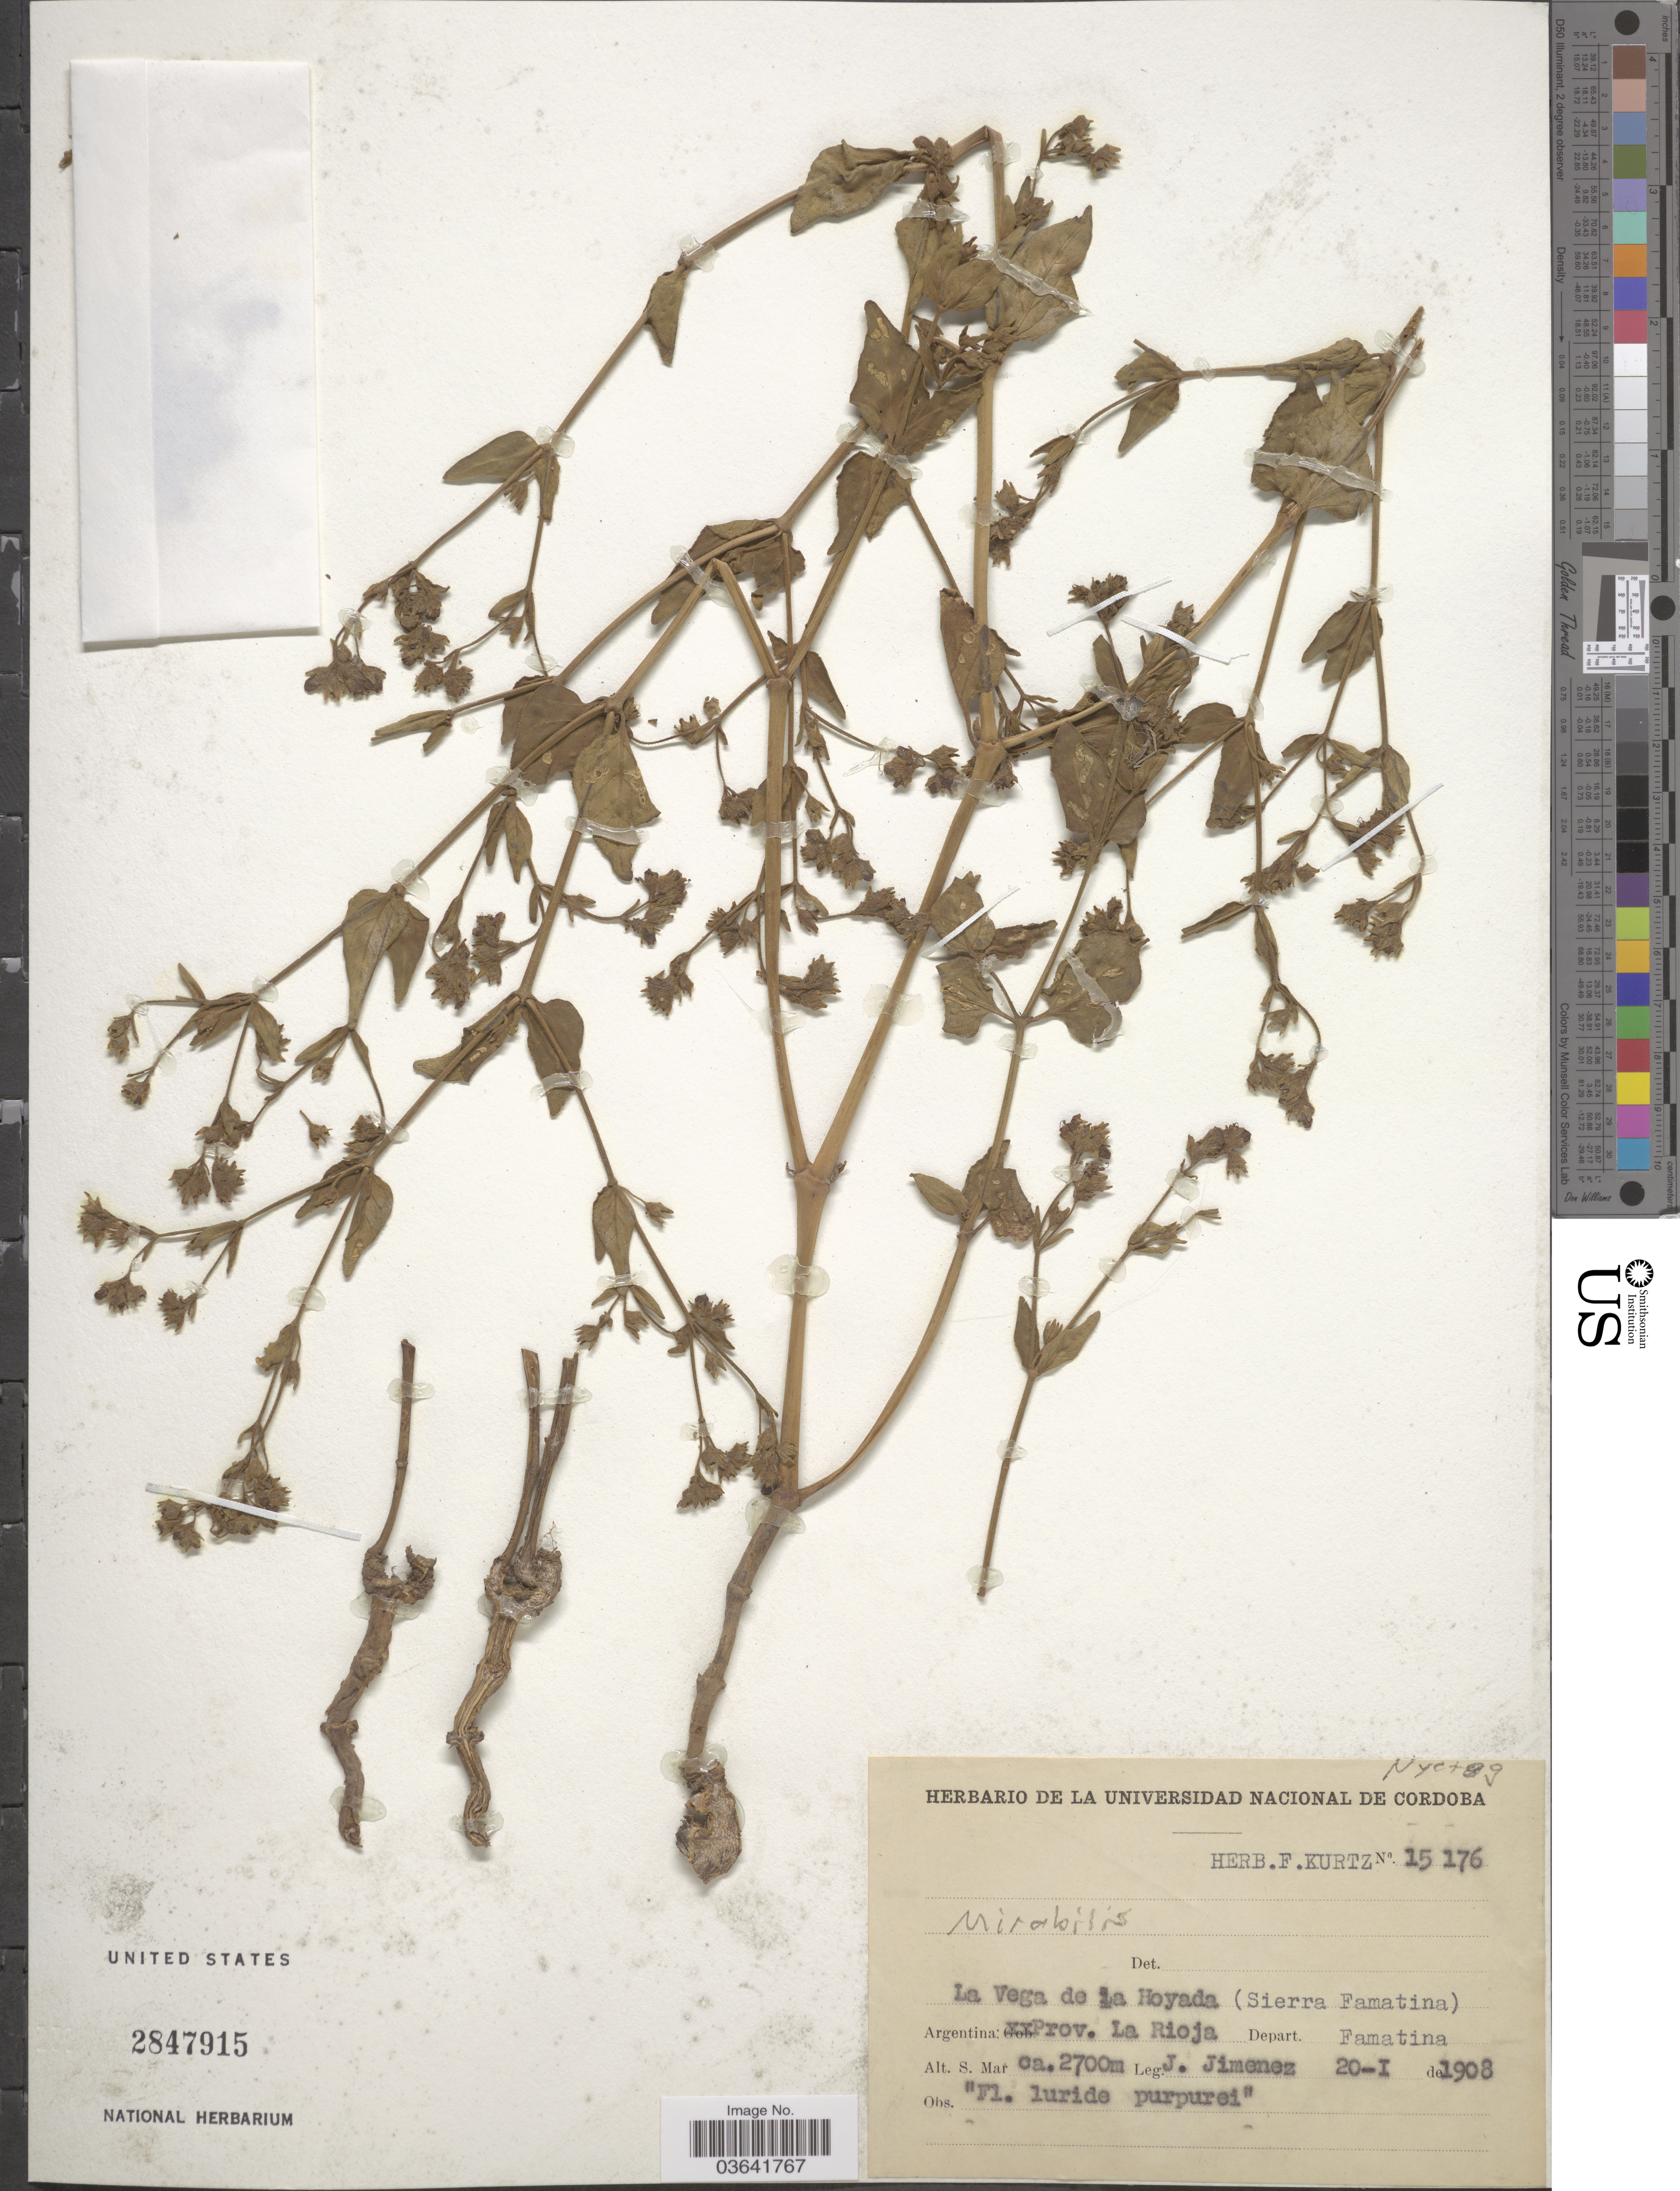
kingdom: Plantae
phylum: Tracheophyta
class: Magnoliopsida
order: Caryophyllales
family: Nyctaginaceae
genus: Mirabilis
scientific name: Mirabilis sp.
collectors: J. Jimenez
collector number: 15176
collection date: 1908-01-20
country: Argentina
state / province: La Rioja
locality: La Vega de La Hoyada (Sierra Famatina). Depart. Famatina.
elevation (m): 2700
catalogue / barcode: US 2847915